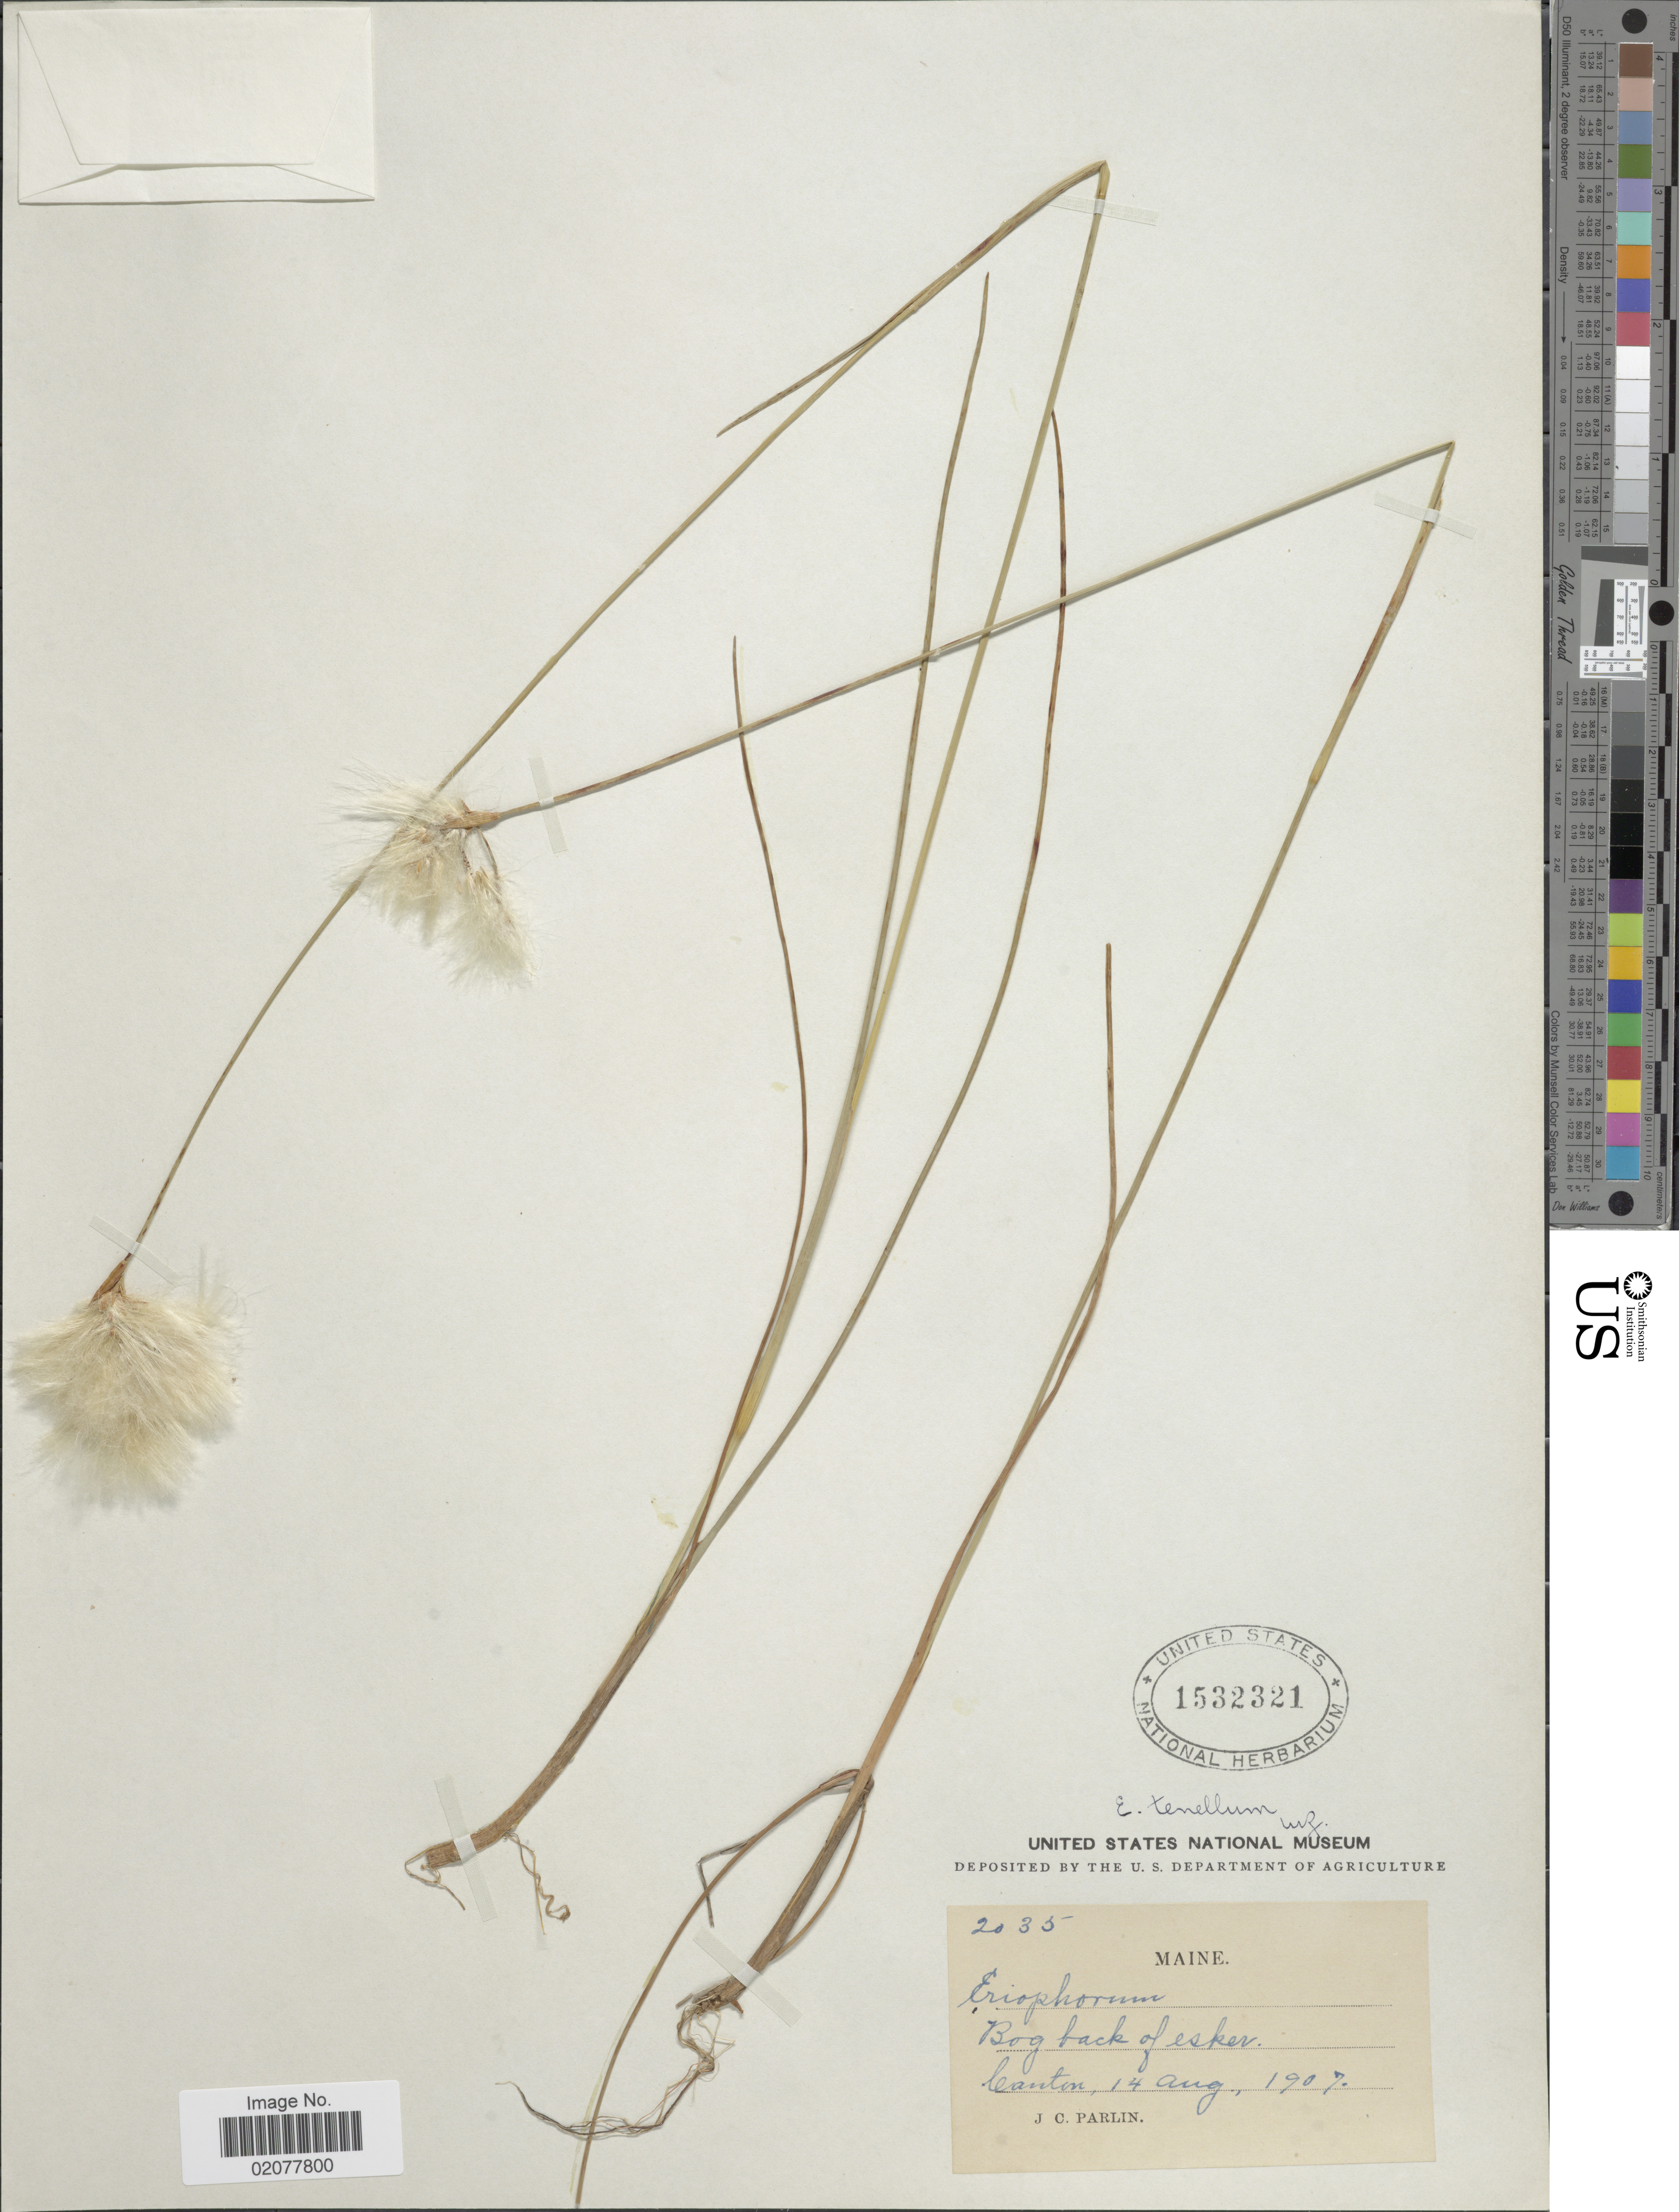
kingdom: Plantae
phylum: Tracheophyta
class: Liliopsida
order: Poales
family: Cyperaceae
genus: Eriophorum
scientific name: Eriophorum tenellum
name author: Nutt.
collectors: J. Parlin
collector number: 2035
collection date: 1907-08-14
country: United States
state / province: Maine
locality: Bog back of esker. Canton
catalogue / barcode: US 1532321